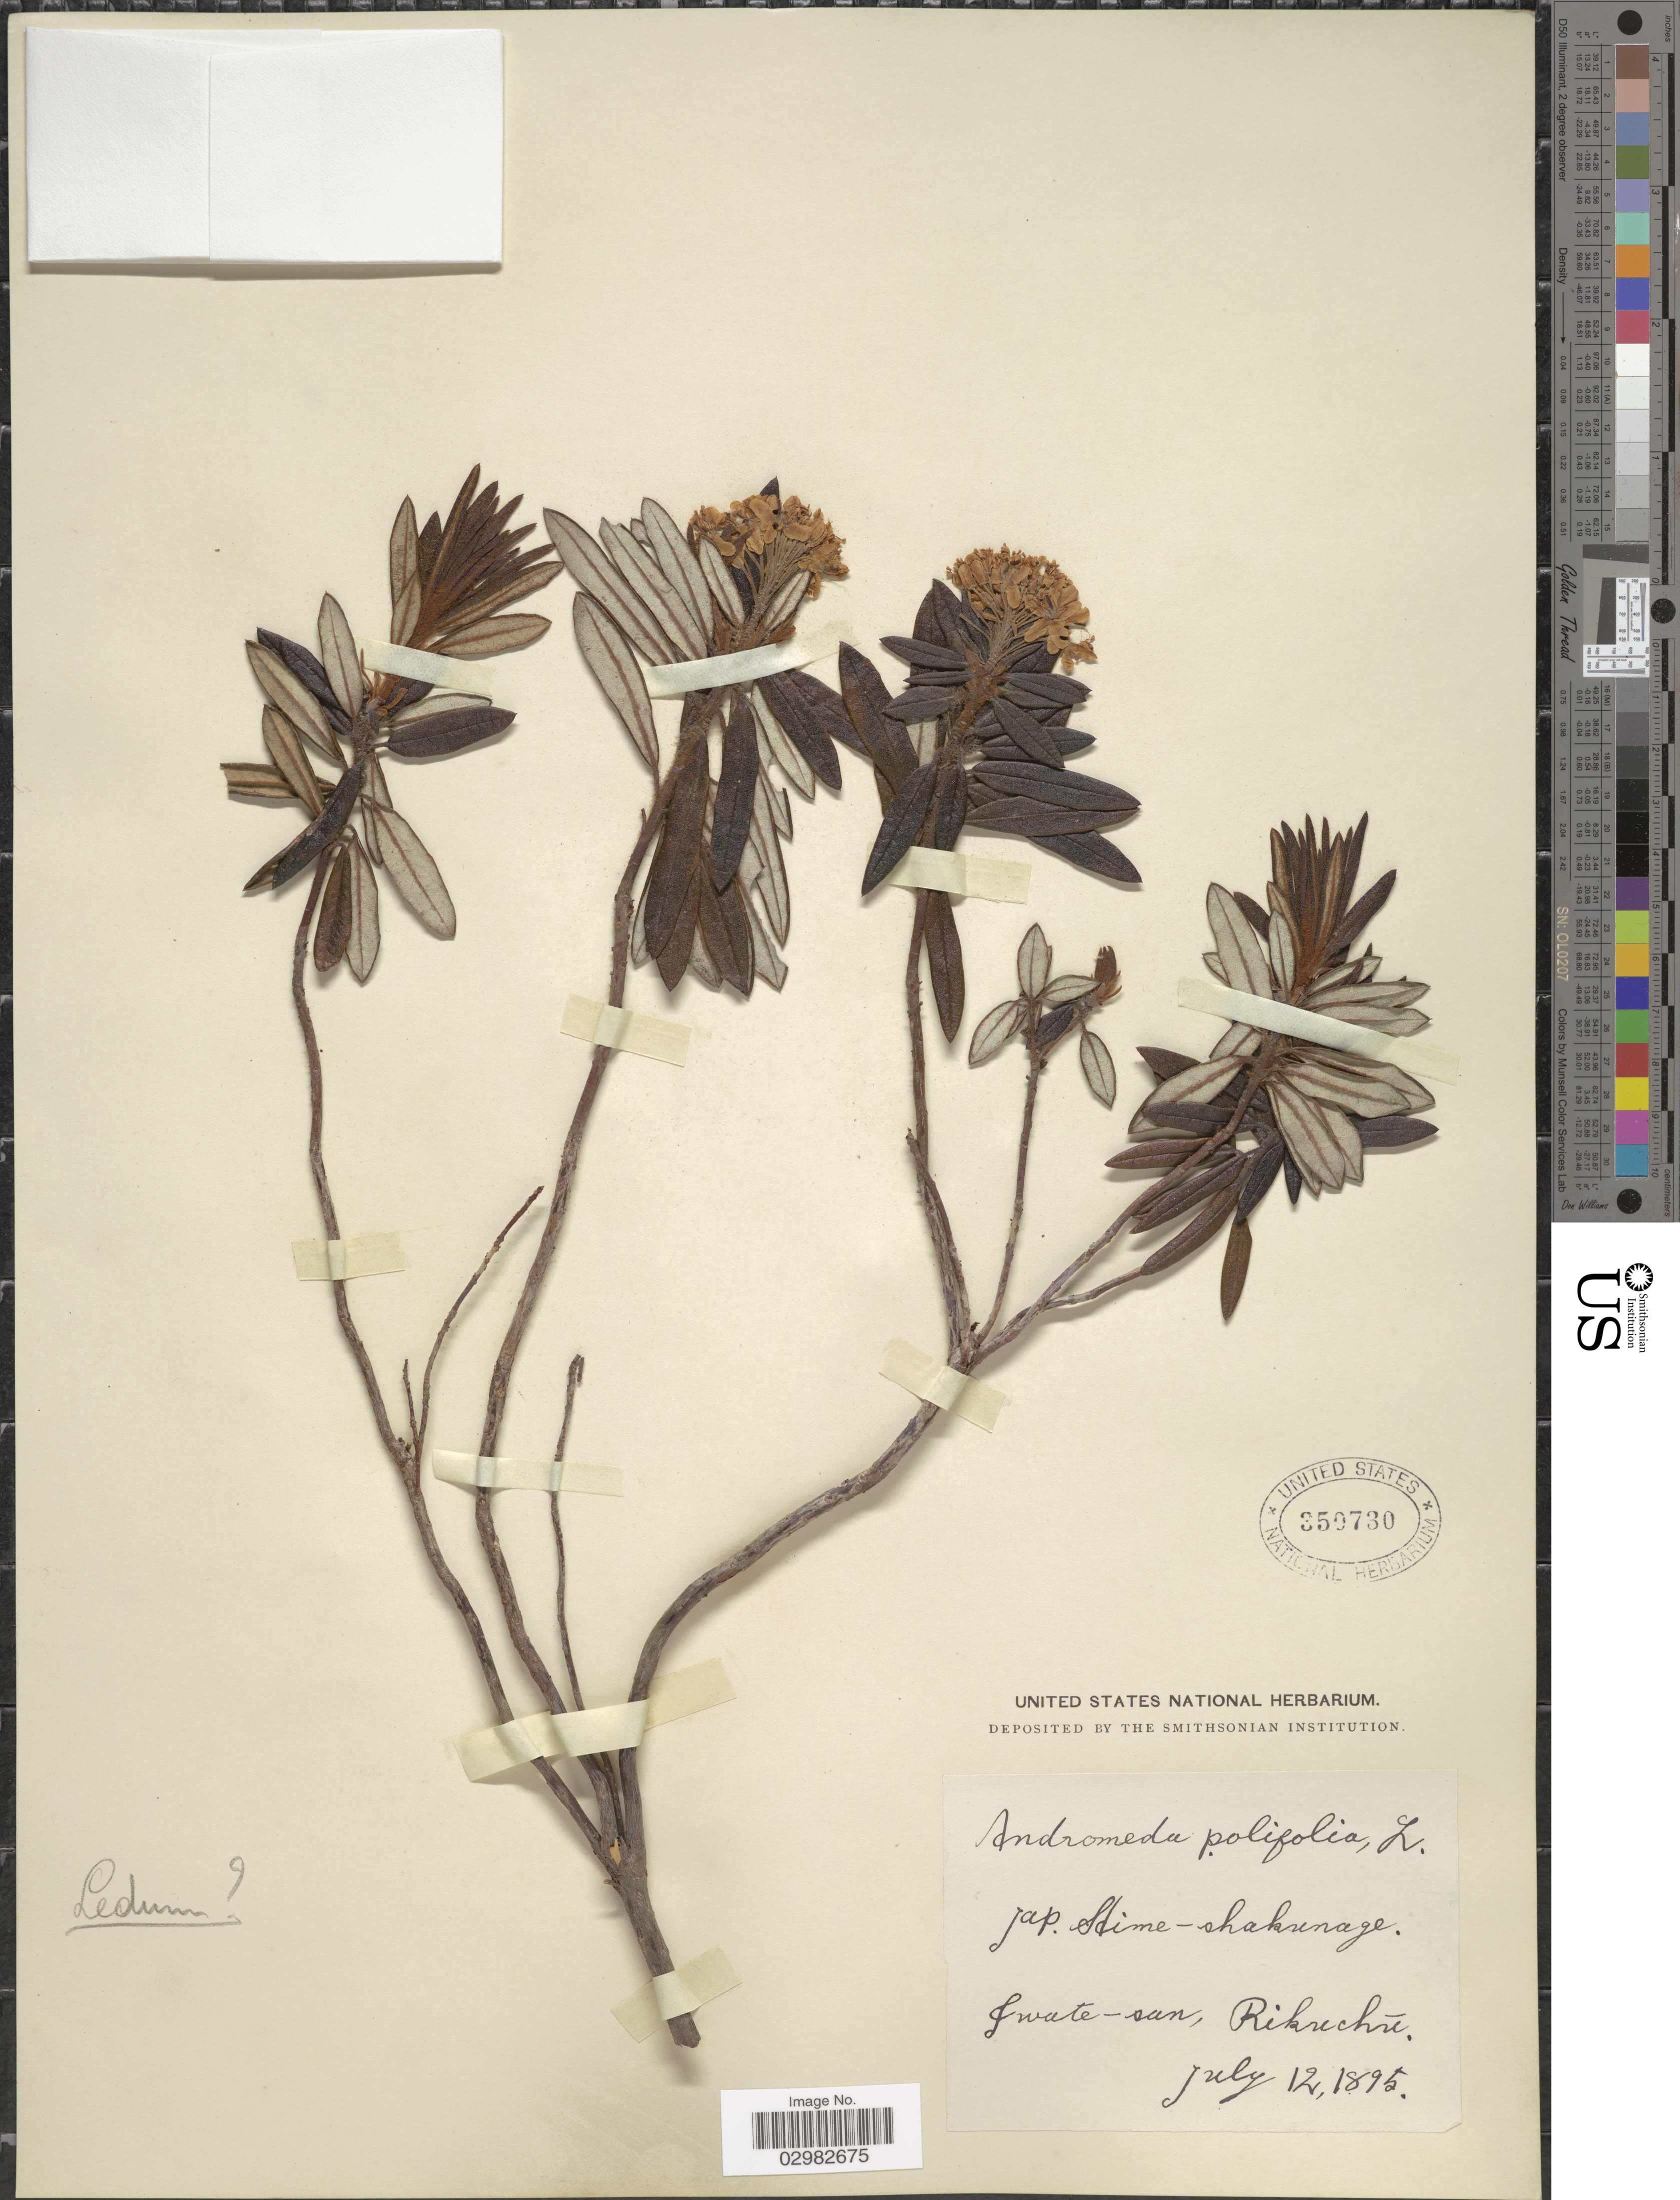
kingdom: Plantae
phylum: Tracheophyta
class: Magnoliopsida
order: Ericales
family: Ericaceae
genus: Andromeda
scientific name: Andromeda polifolia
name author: L.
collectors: ex herb. United States National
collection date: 1895-07-12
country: Japan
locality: Iwate-san, Rikuchu.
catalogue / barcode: US 359730